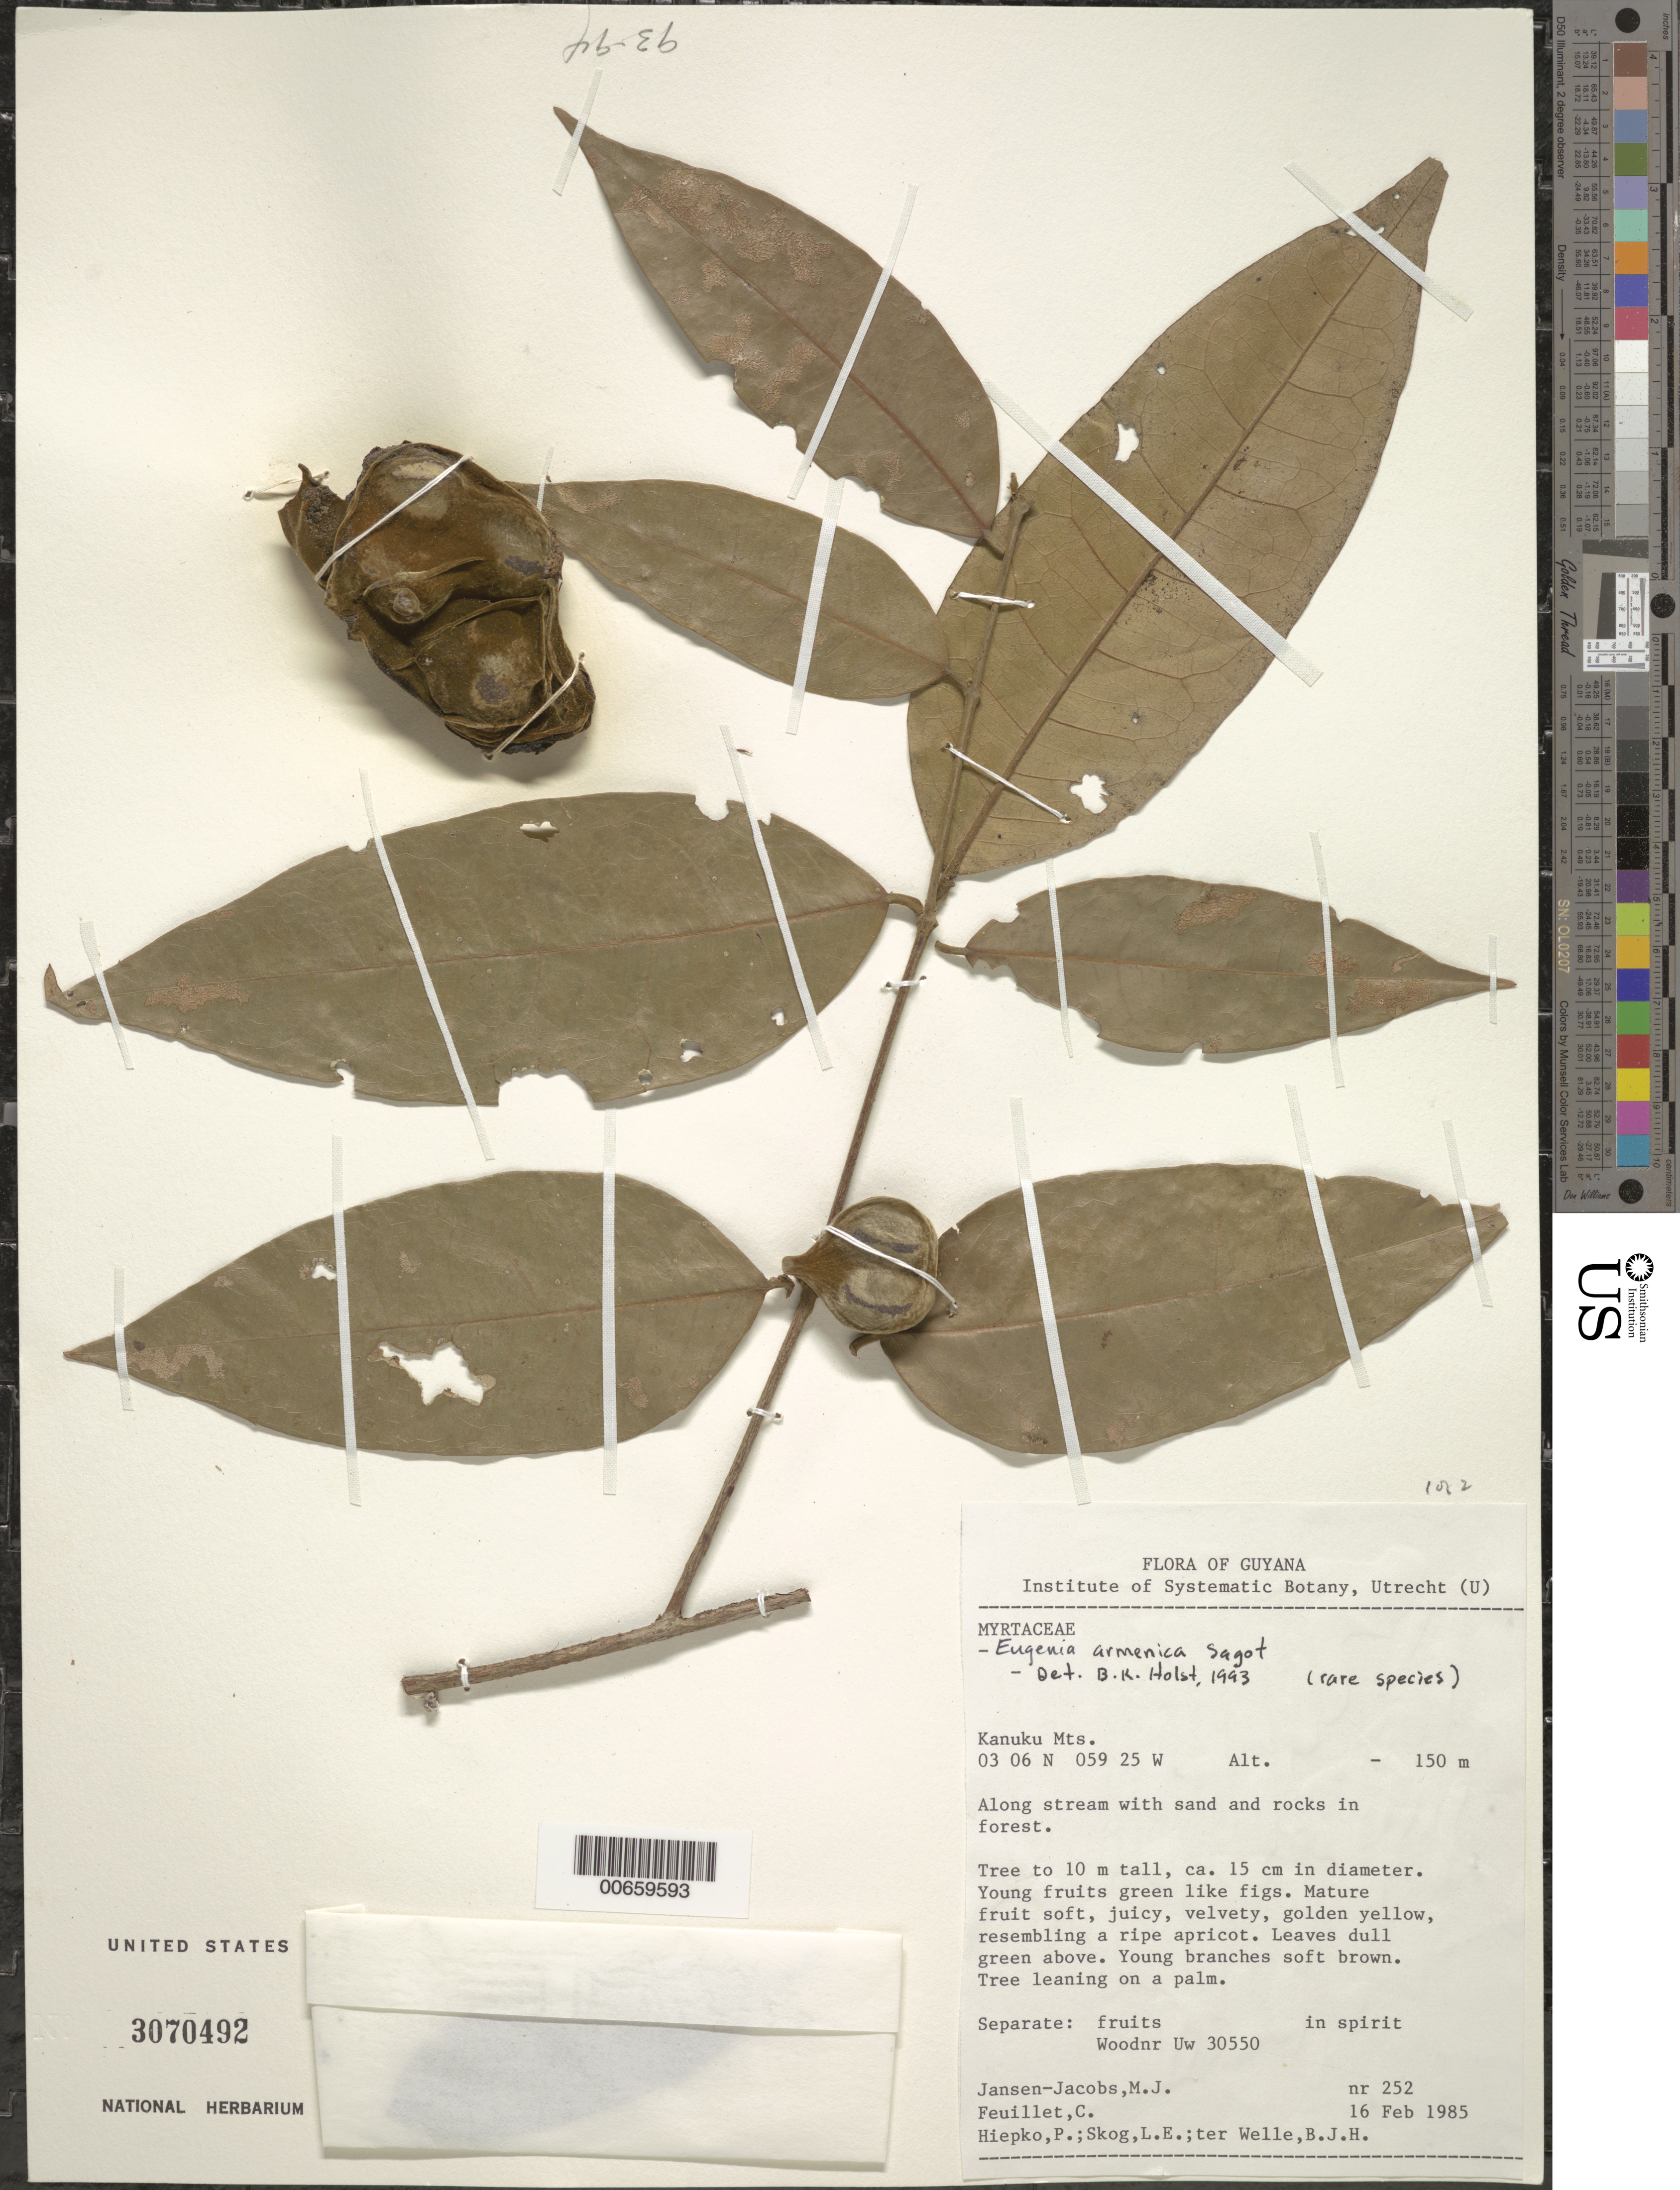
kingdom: Plantae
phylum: Tracheophyta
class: Magnoliopsida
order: Myrtales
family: Myrtaceae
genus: Eugenia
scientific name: Eugenia armeniaca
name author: Sagot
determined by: Holst, Bruce K.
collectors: M. J. Jansen-Jacobs, C. Feuillet, P. H. Hiepko, L. E. Skog & B. Welle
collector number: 252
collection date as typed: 16-Feb-85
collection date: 1985-02-16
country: Guyana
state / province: U. Takutu-U. Essequibo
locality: Kanuku Mts., Rupununi R.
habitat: Streamside with sand and rocks in forest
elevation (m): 150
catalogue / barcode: US 3070492